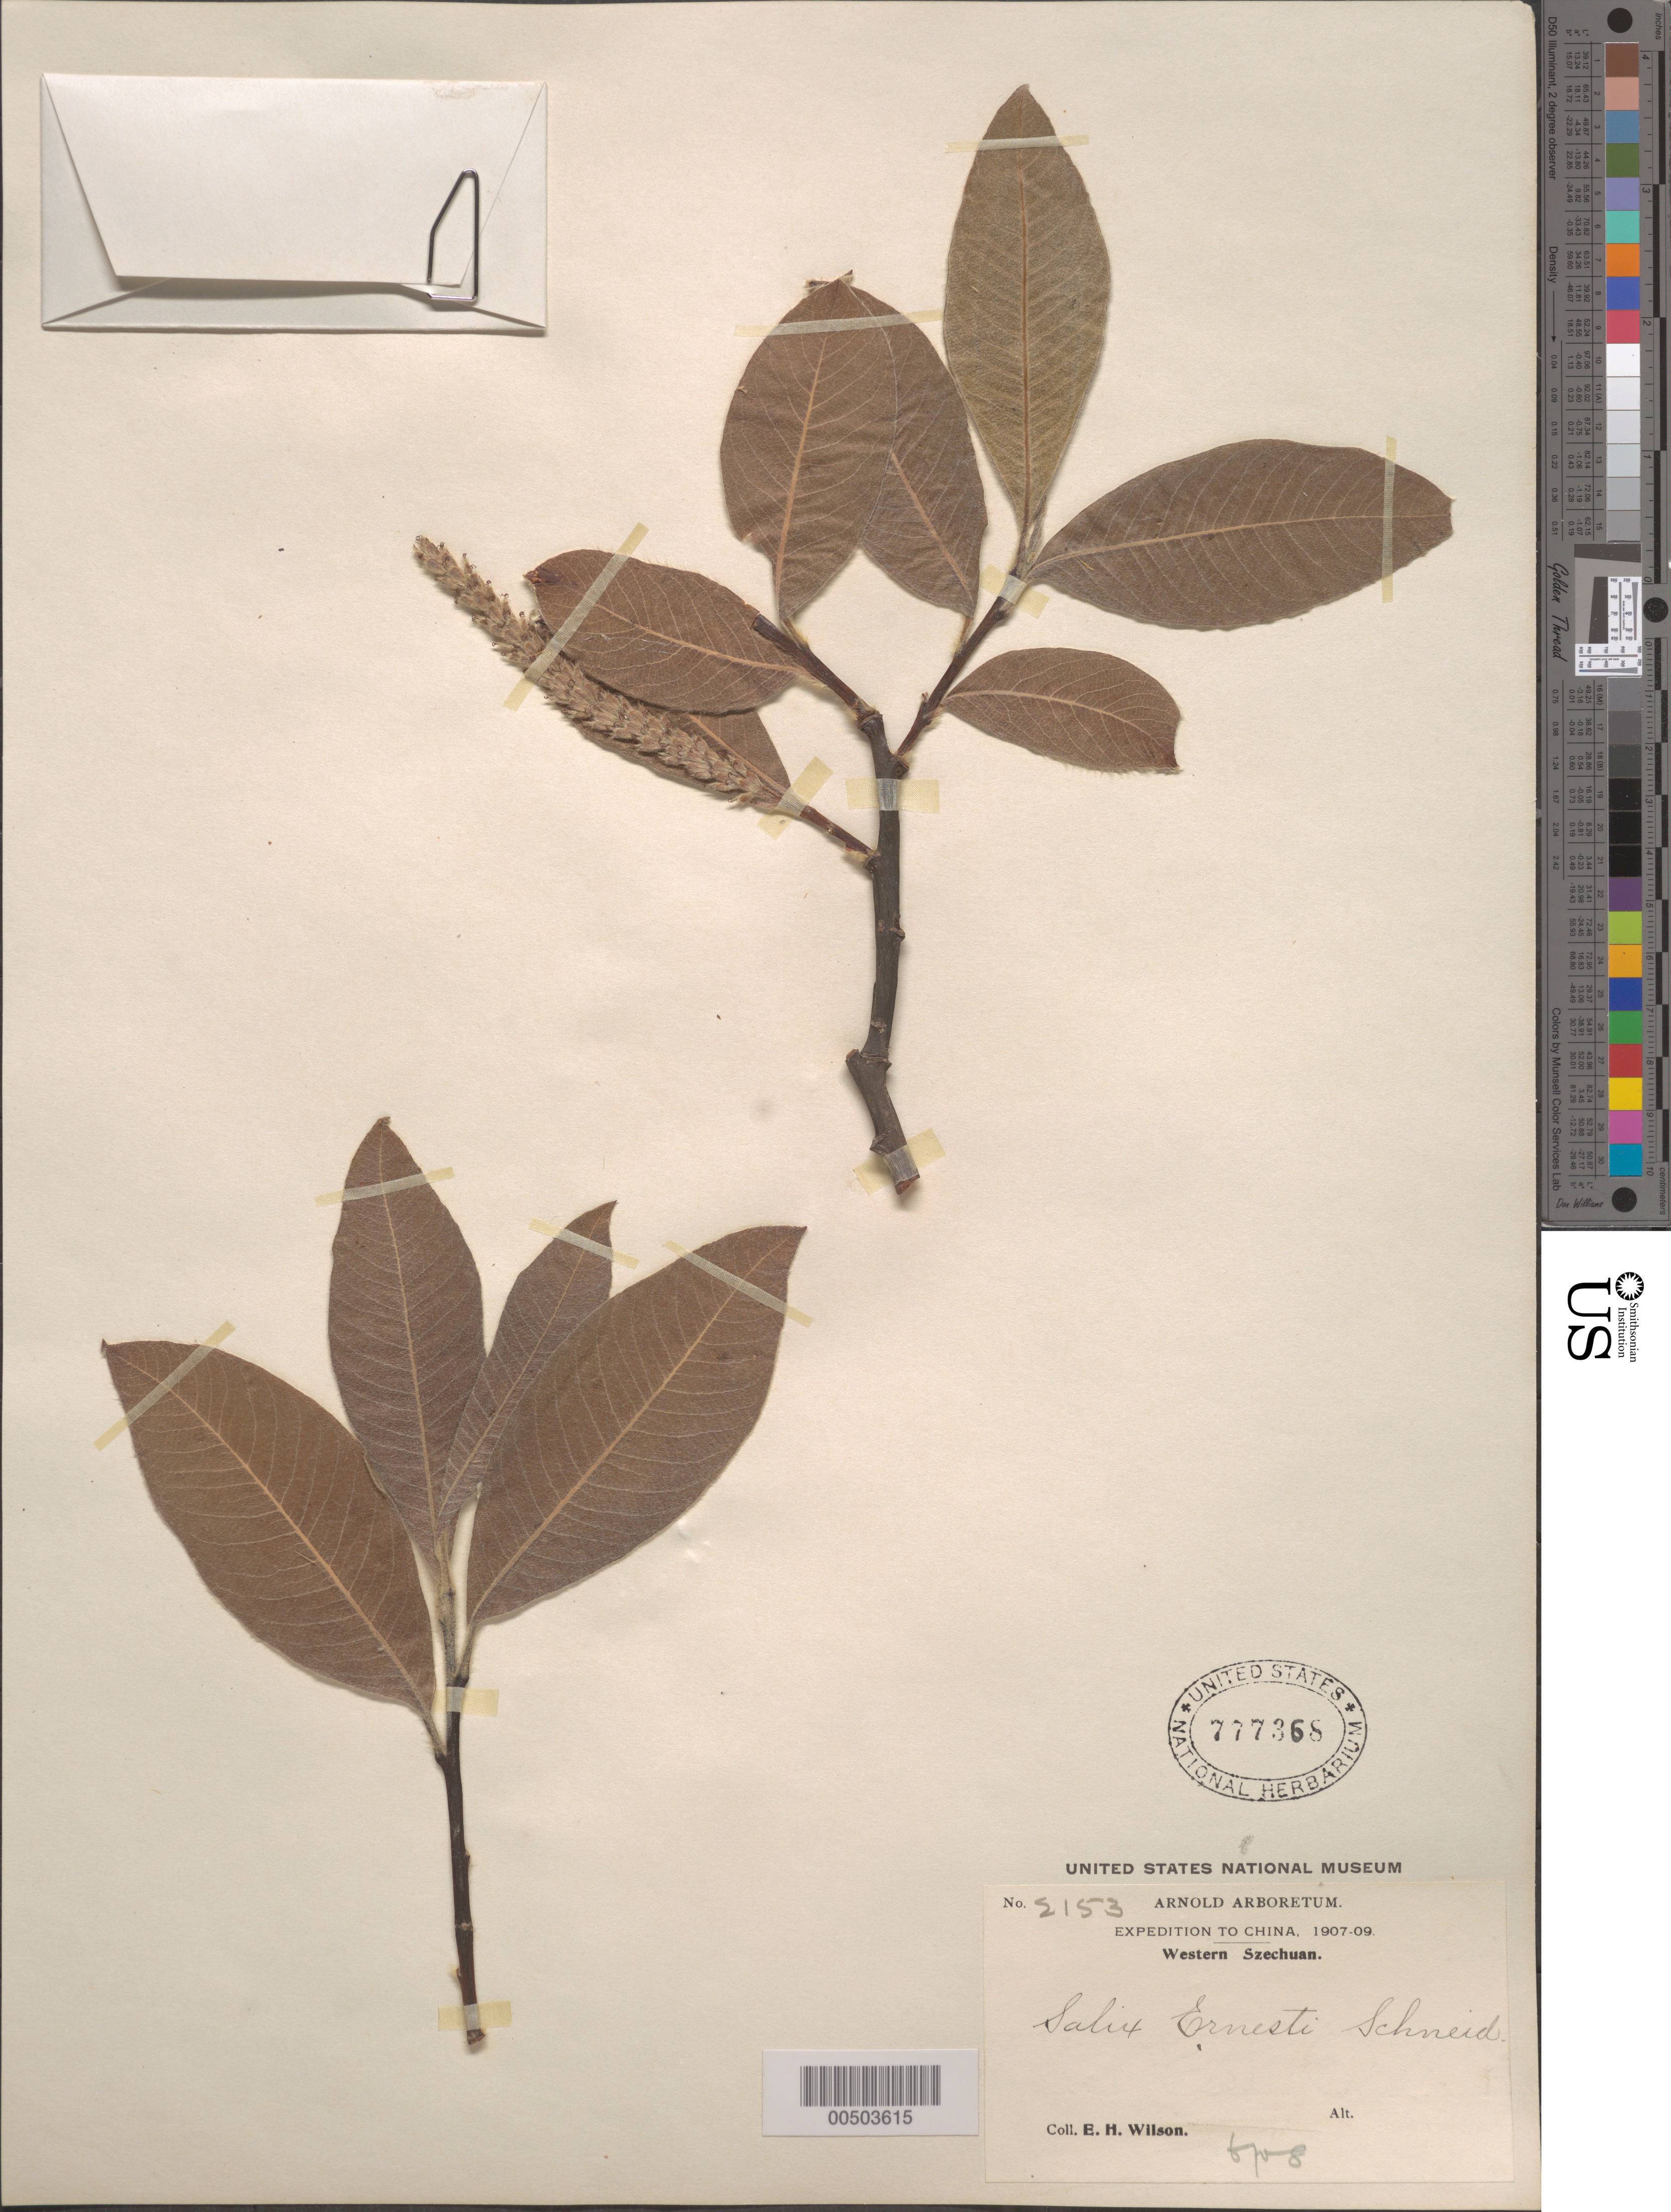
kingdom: Plantae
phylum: Tracheophyta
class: Magnoliopsida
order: Malpighiales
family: Salicaceae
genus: Salix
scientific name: Salix ernestii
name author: C.K. Schneid. in Sarg.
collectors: E. H. Wilson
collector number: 2153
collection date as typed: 1907 to -- --- 1909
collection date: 1907/1909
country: China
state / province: Sichuan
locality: Western Szechuan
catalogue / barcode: US 777368